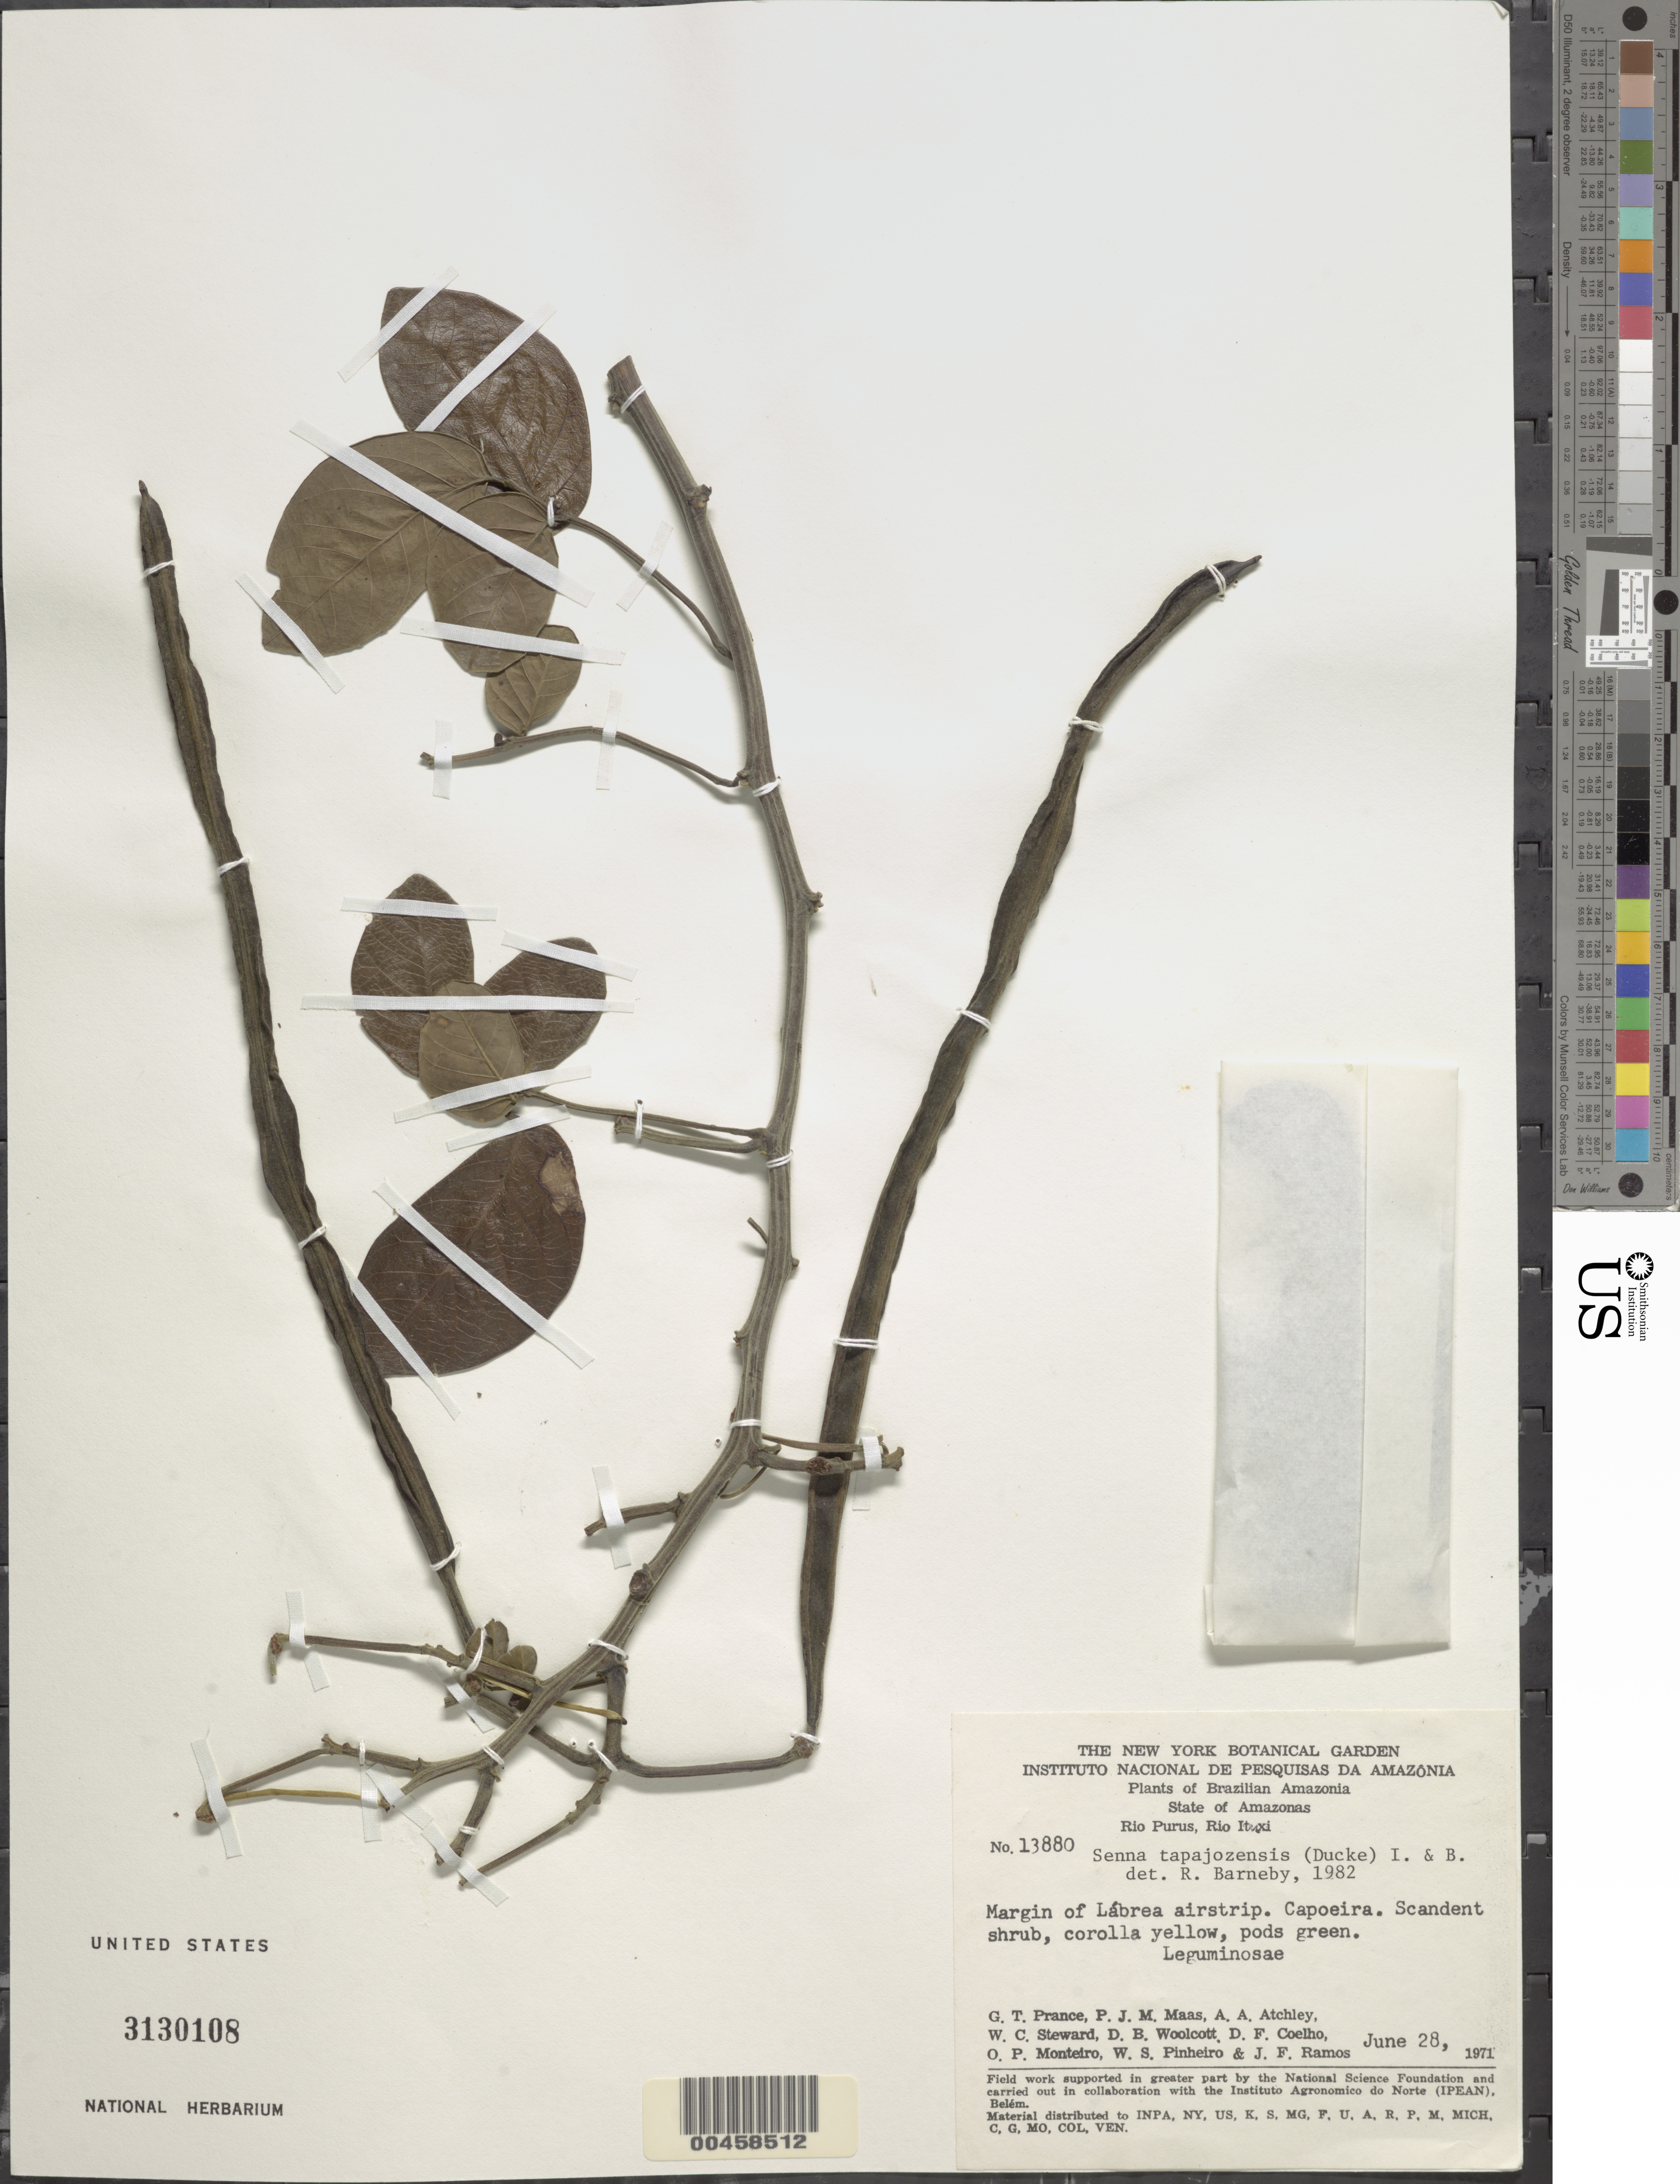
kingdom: Plantae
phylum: Tracheophyta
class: Magnoliopsida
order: Fabales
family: Fabaceae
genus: Senna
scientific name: Senna tapajozensis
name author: (Ducke) H.S. Irwin & Barneby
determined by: Barneby, Rupert C., (NY)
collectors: G. T. Prance, P. Maas, A. A. Atchley, W. C. Steward, D. B. Woolcott, D. F. Coêlho, O. P. Monteiro, W. S. Pinheiro & W. S. Pinheiro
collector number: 13880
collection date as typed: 28 Jun 1971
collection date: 1971-06-28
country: Brazil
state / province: Amazonas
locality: Labrea airstrip, margin of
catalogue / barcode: US 3130108